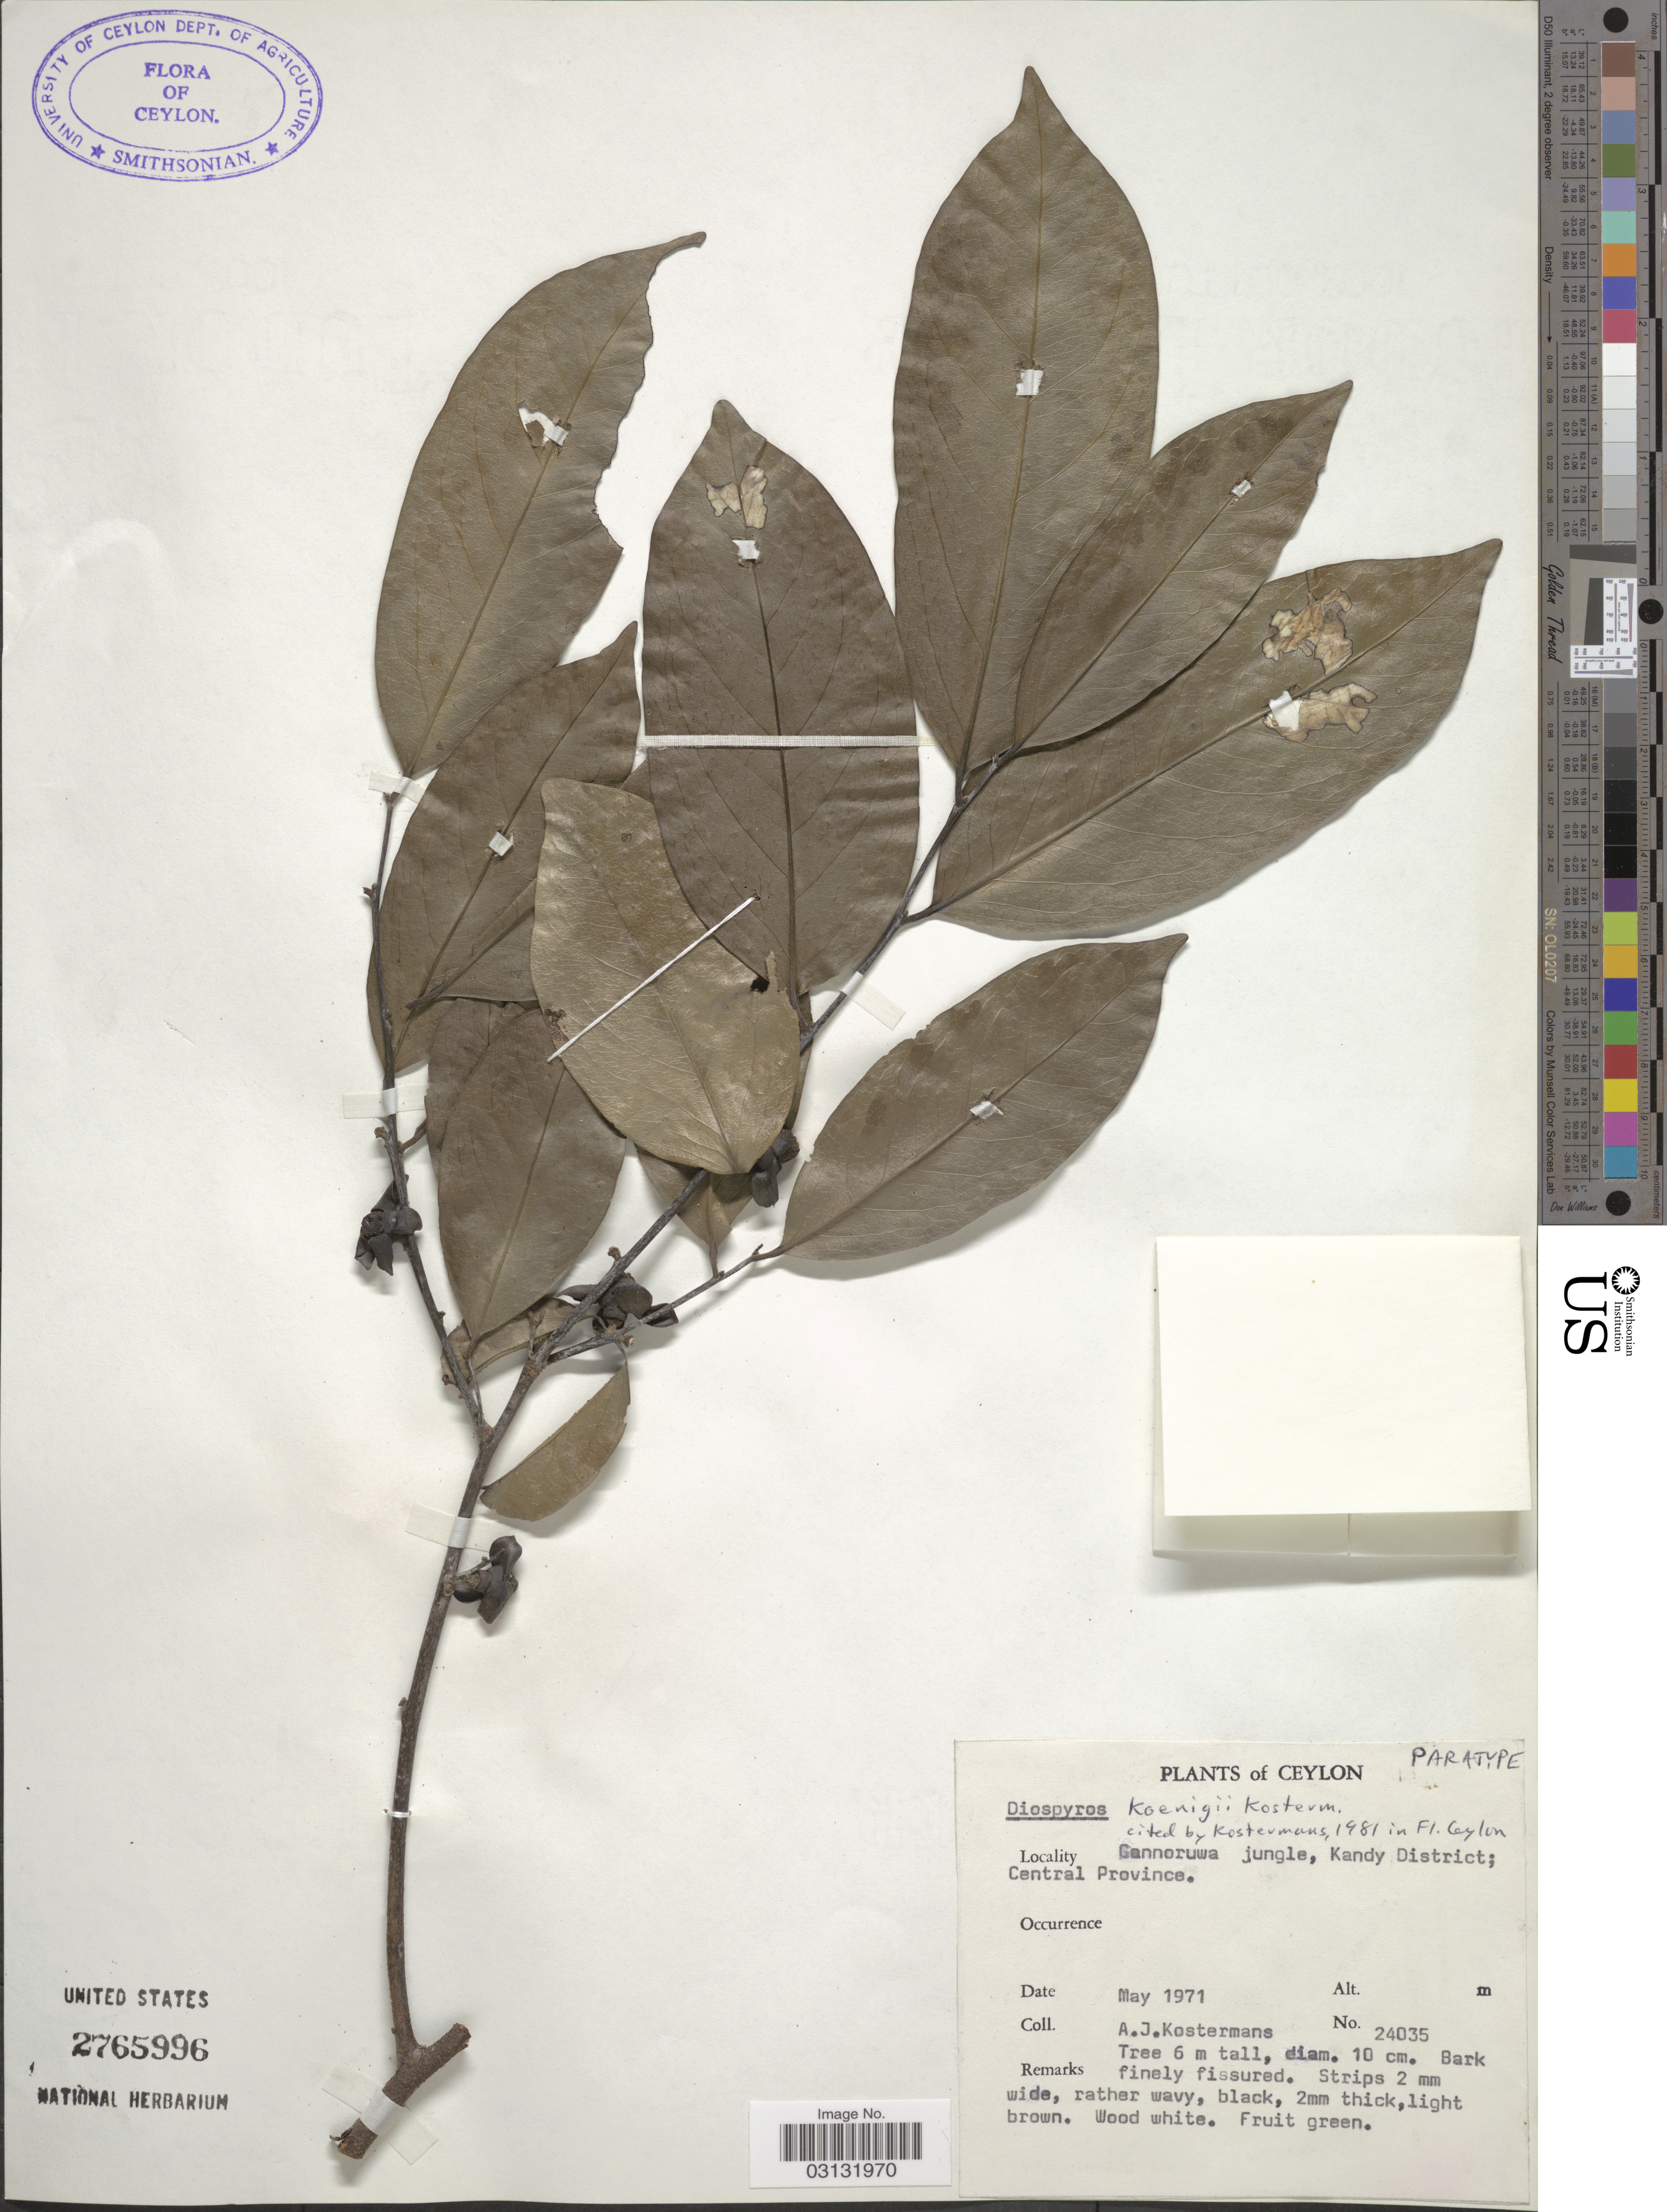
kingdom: Plantae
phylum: Tracheophyta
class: Magnoliopsida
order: Ericales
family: Ebenaceae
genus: Diospyros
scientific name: Diospyros koenigii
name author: Kosterm.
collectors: A. J. G. Kostermans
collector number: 24035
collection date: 1971-05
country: Sri Lanka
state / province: Central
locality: Ceylon. Gannoruwa jungle, Kandy District; Central Province.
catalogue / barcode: US 2765996